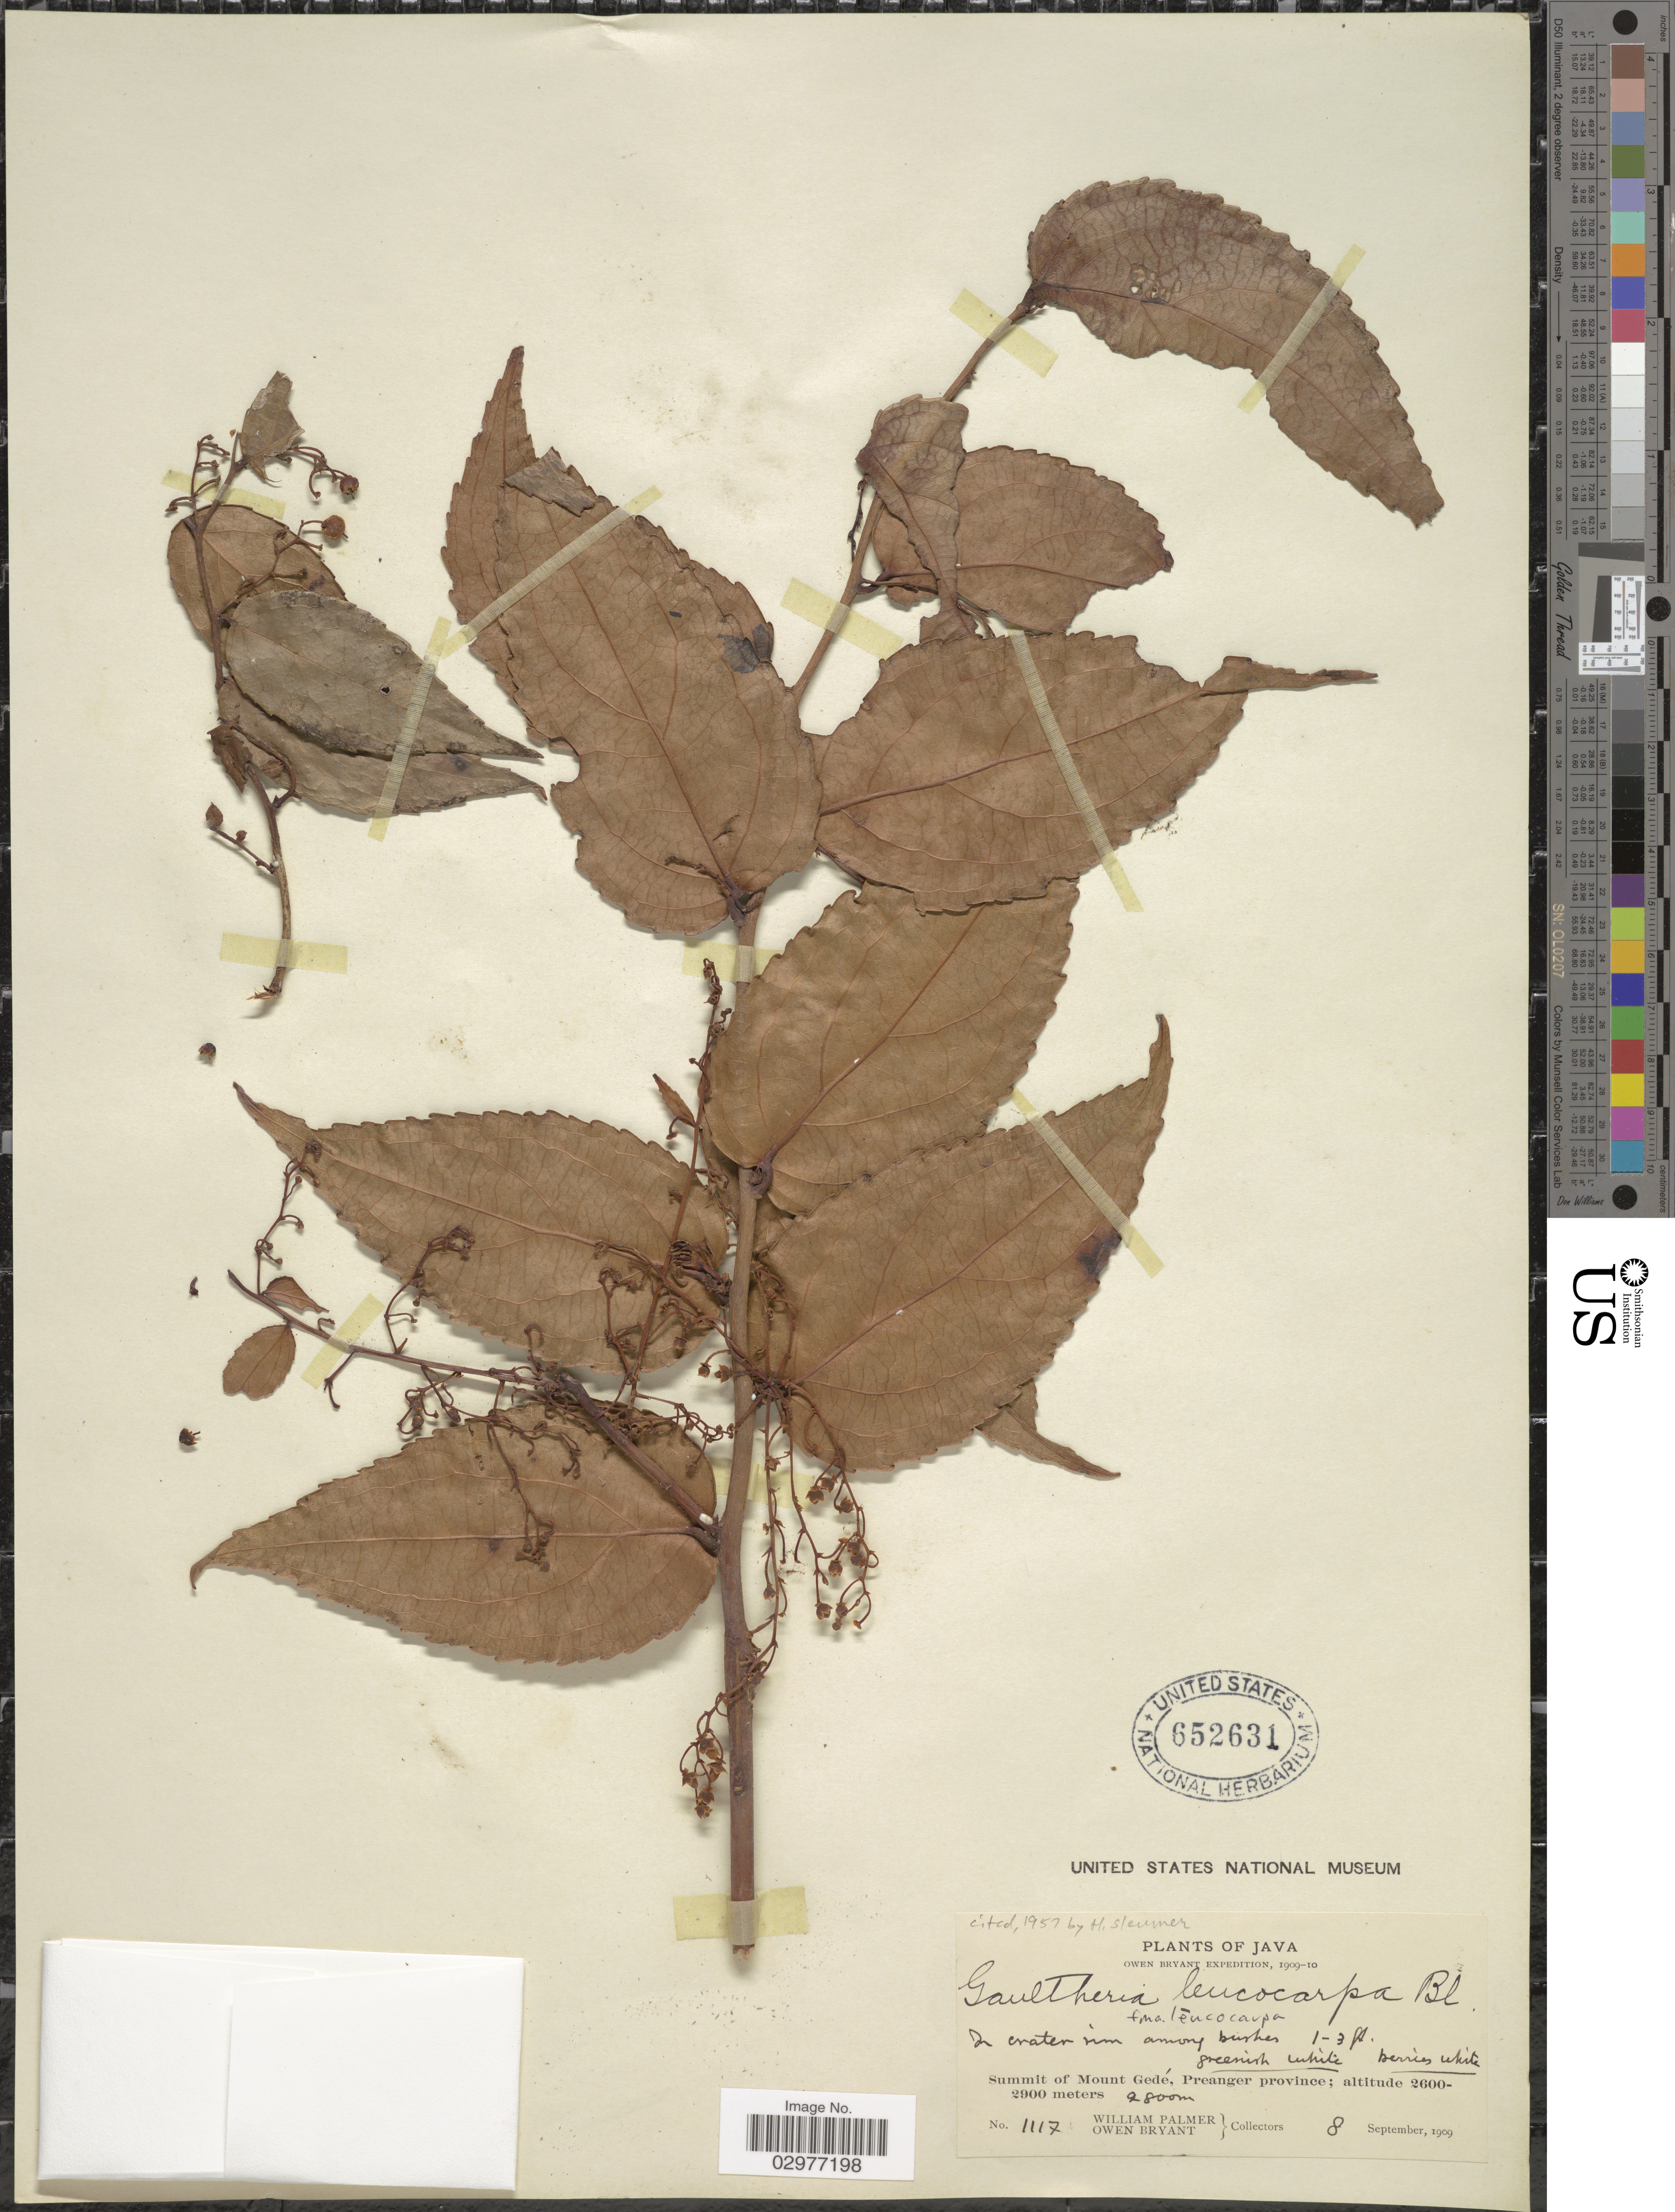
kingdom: Plantae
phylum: Tracheophyta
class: Magnoliopsida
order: Ericales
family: Ericaceae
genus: Gaultheria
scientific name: Gaultheria leucocarpa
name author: Blume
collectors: W. Palmer & O. Bryant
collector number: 1117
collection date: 1909-09-08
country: Indonesia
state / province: Java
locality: Summit of Mount Gedé, Preanger province.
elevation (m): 2800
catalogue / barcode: US 652631